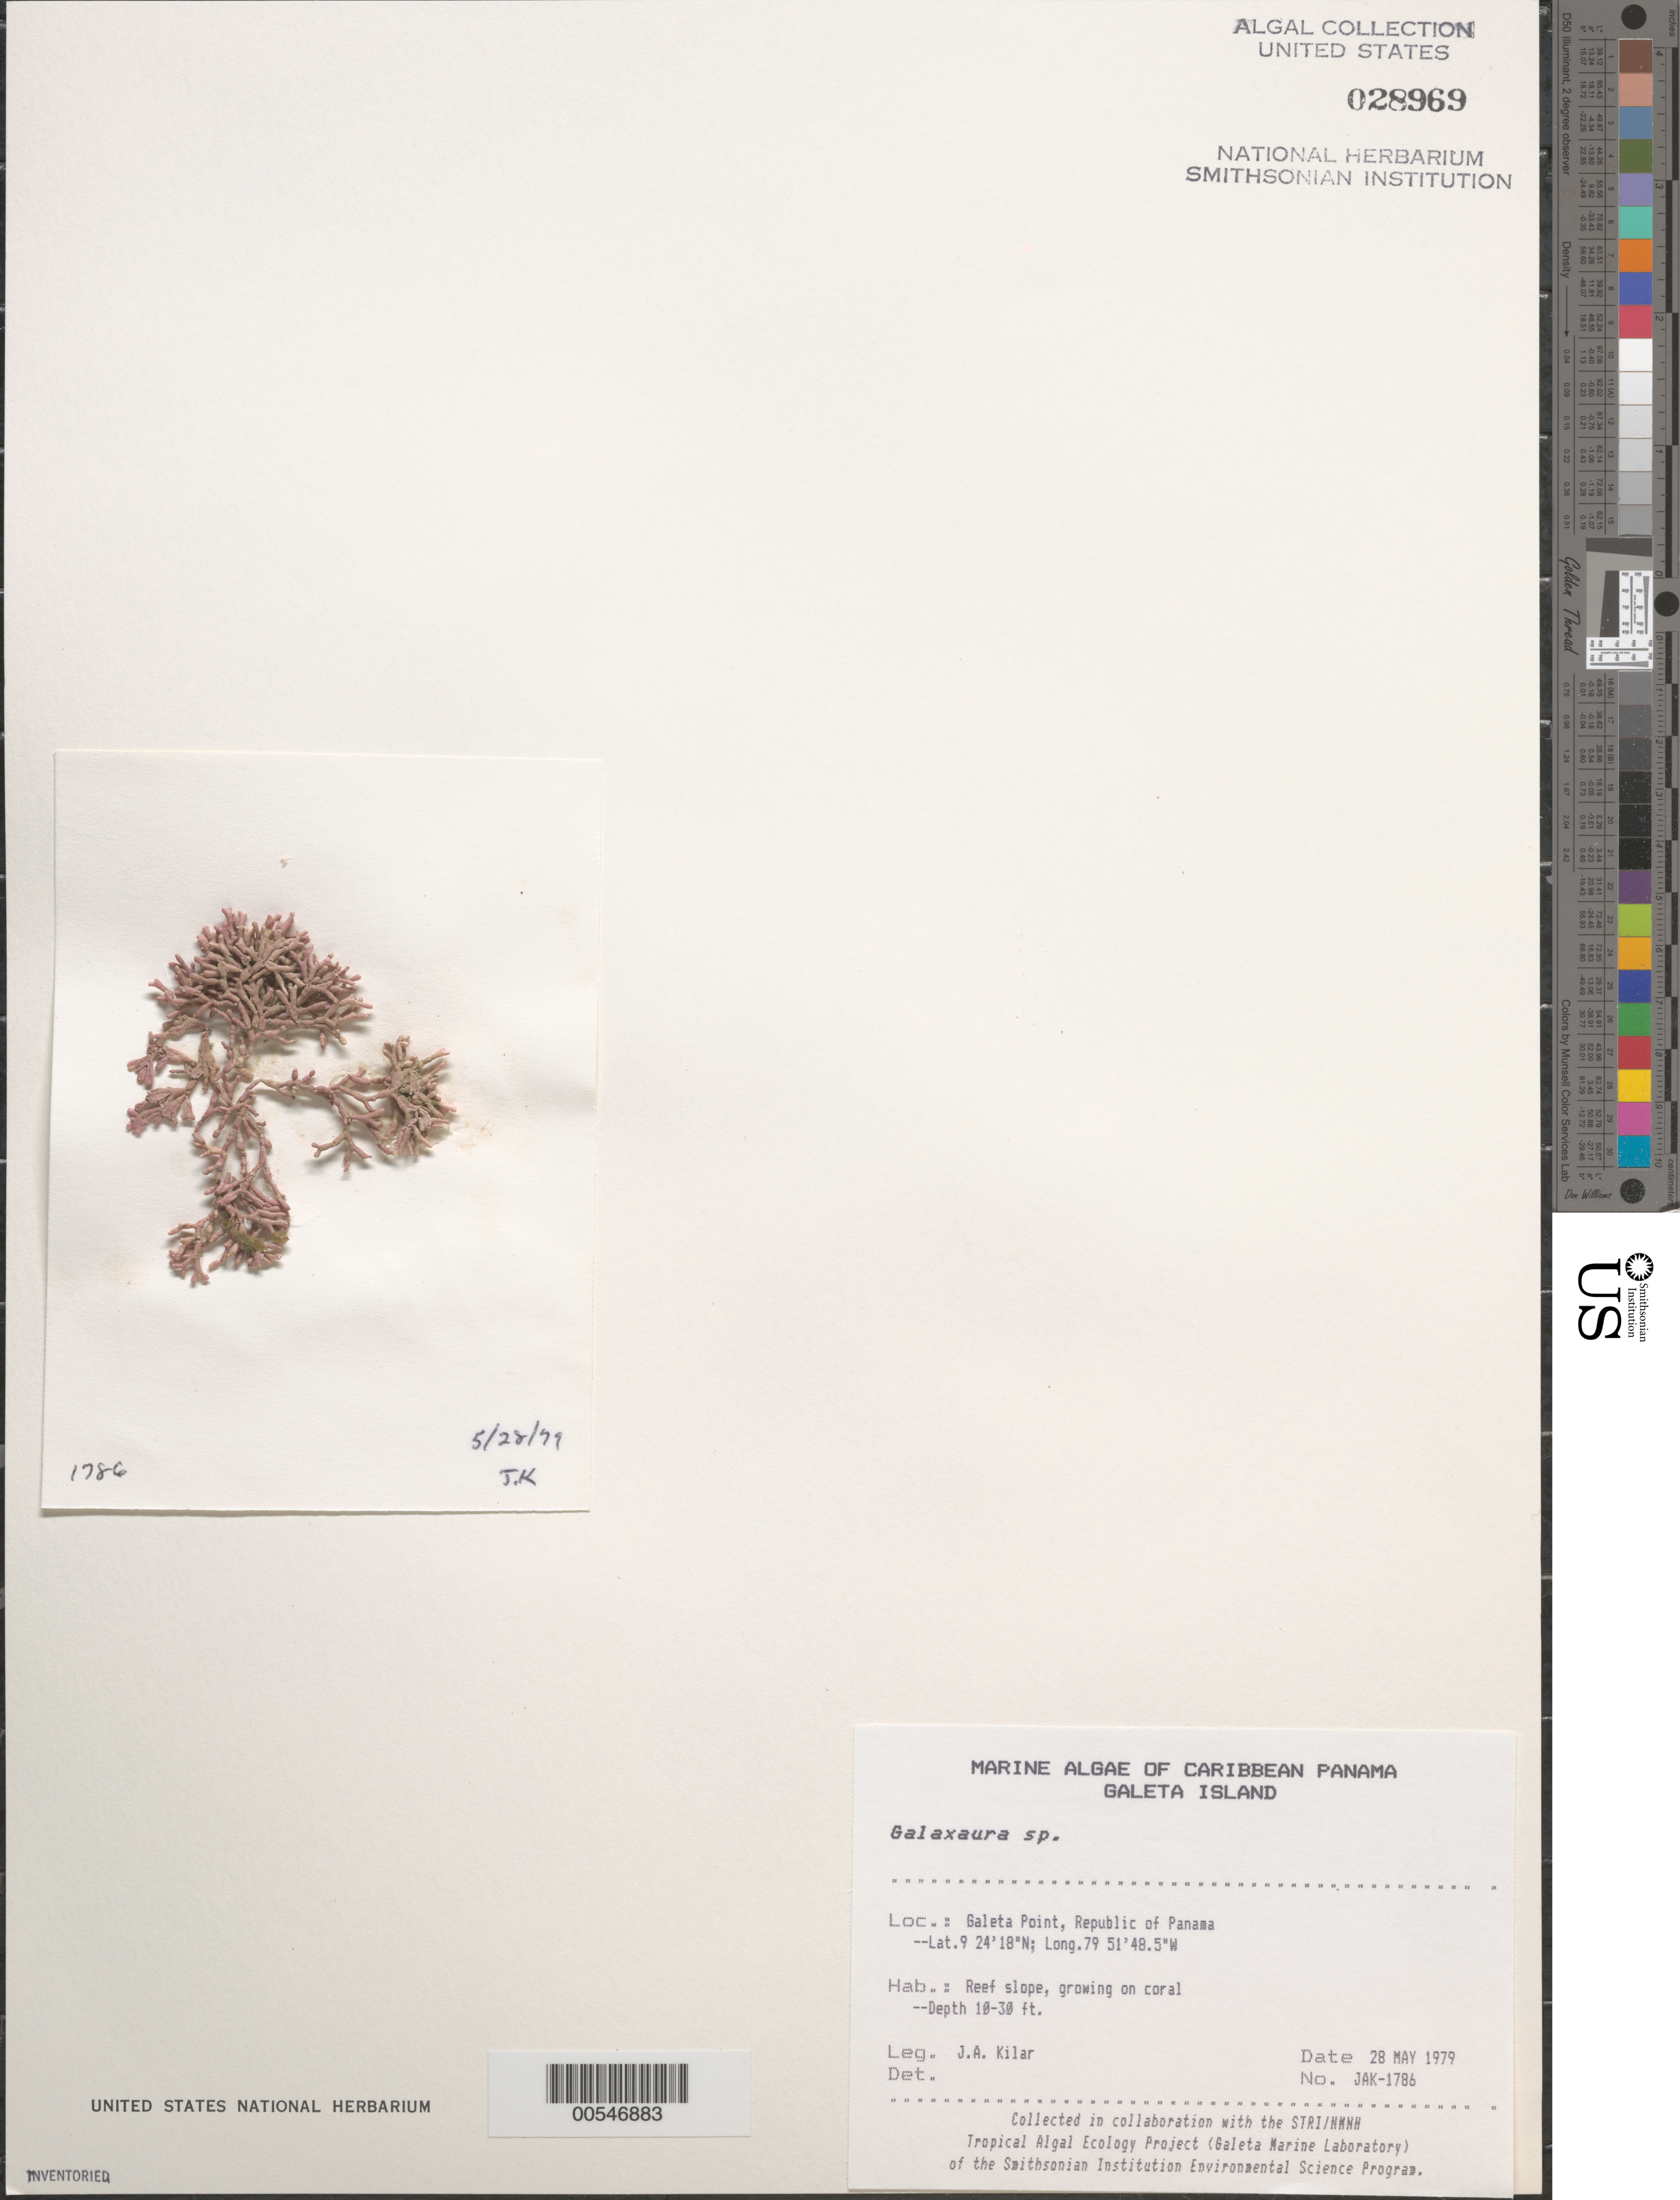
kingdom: Plantae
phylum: Rhodophyta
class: Florideophyceae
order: Nemaliales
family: Galaxauraceae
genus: Galaxaura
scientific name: Galaxaura sp.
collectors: J. A. Kilar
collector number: JAK-1786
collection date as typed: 28 May 1979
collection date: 1979-05-28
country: Panama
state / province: Colón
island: Galeta Island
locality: Galeta Point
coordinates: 9 24' 18" N, 79 51' 48.5" W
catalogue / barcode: US 28969